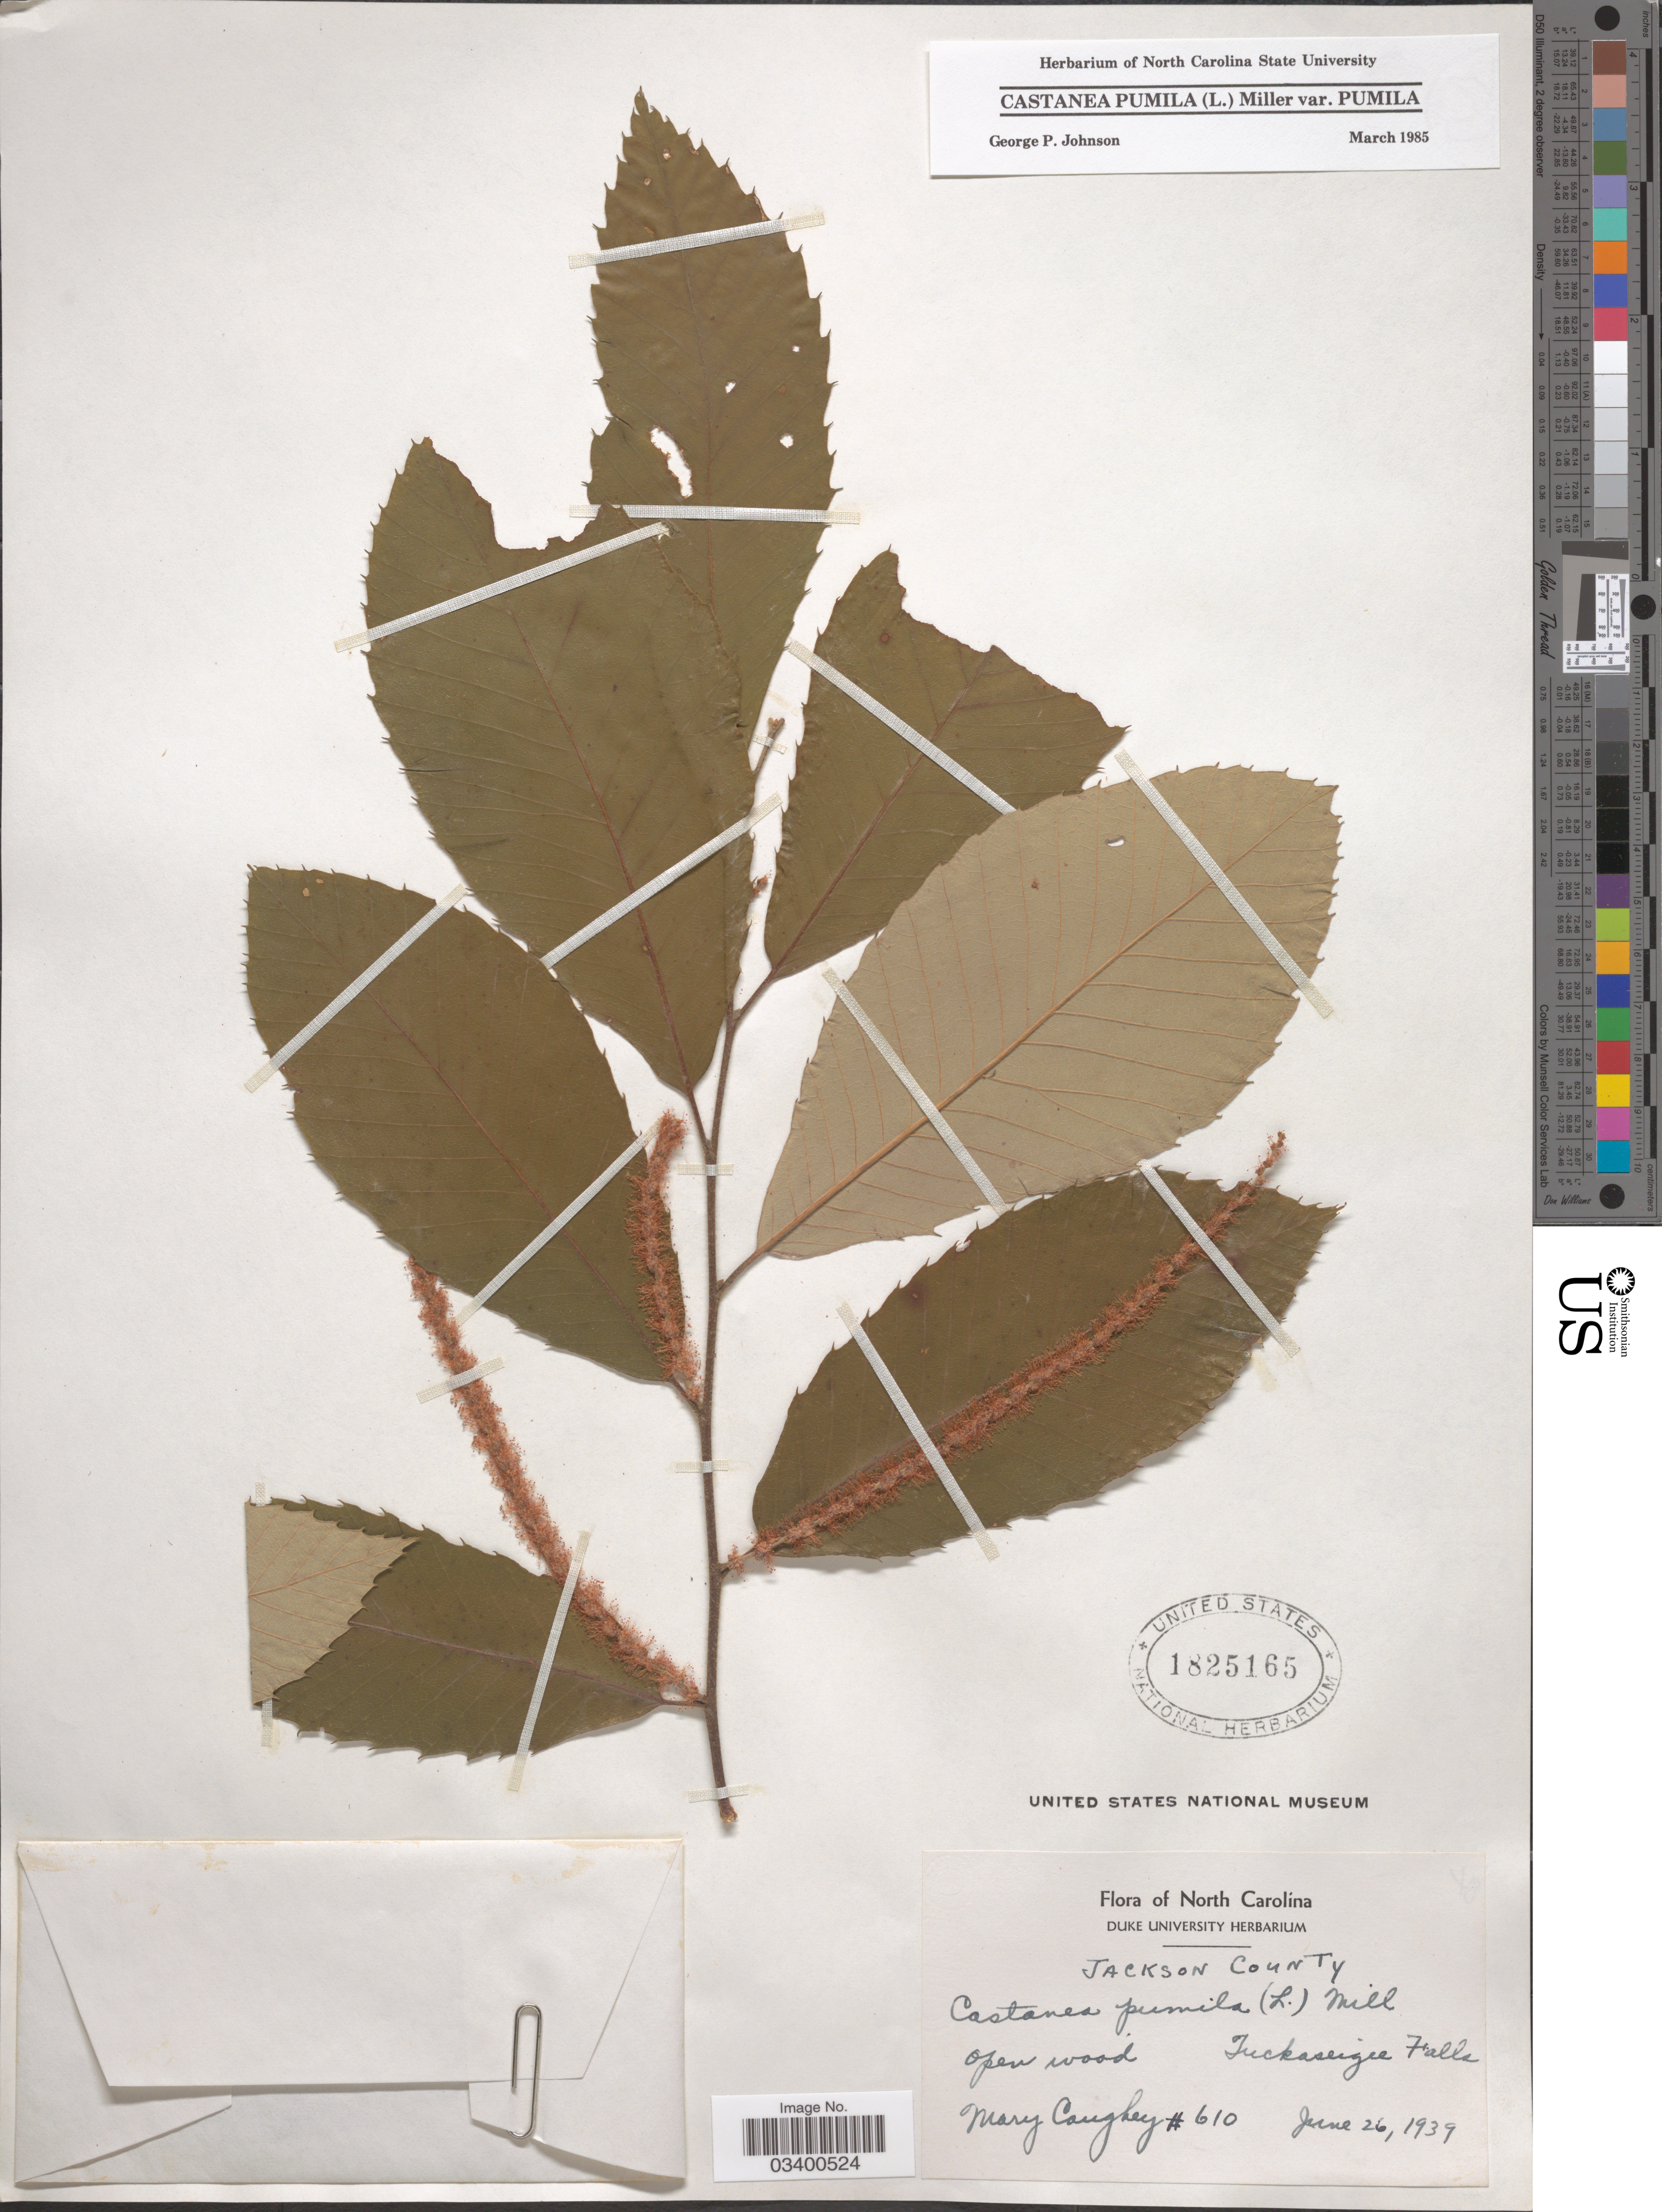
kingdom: Plantae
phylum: Tracheophyta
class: Magnoliopsida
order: Fagales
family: Fagaceae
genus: Castanea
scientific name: Castanea pumila var. pumila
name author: (L.) Mill.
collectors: M. Caughey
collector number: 610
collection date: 1939-06-26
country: United States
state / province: North Carolina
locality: Tuckaseegee Falls. Jackson County.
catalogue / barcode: US 1825165